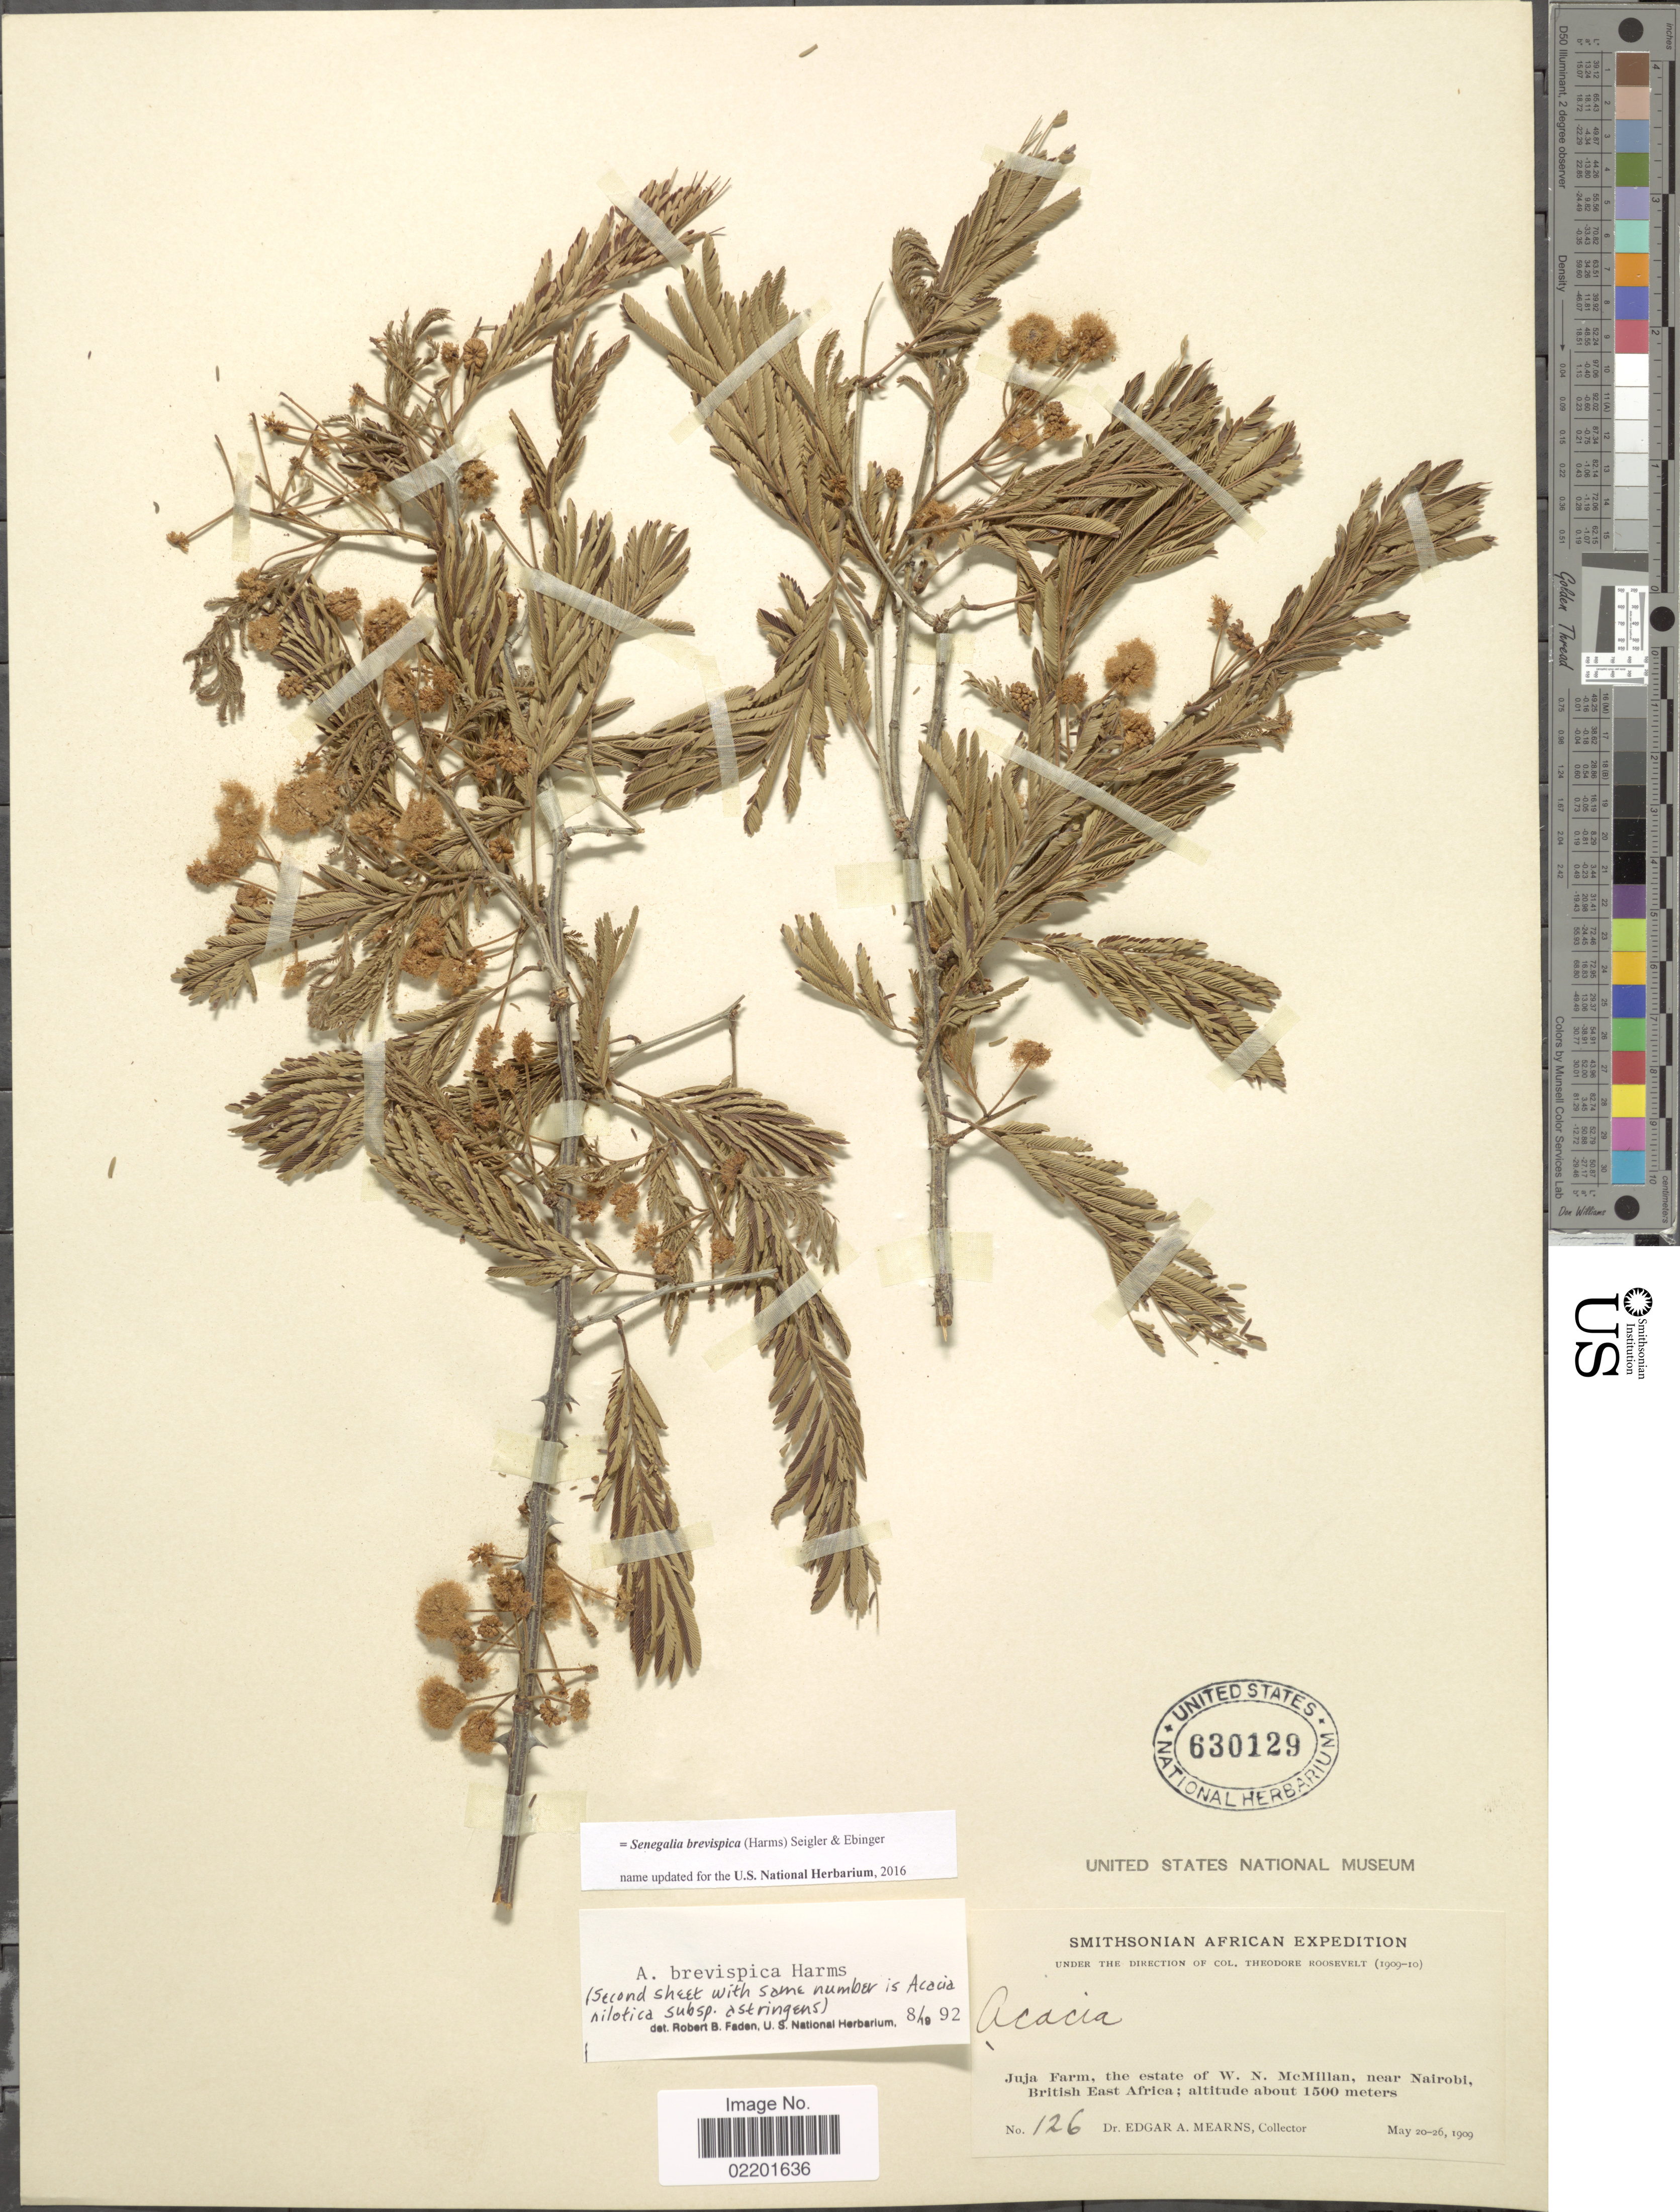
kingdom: Plantae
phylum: Tracheophyta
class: Magnoliopsida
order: Fabales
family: Fabaceae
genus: Senegalia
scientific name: Senegalia brevispica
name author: (Harms) Seigler & Ebinger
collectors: E. A. Mearns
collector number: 126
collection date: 1909-05-20/1909-05-26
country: Kenya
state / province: Nairobi Area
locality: Juja Farn, the estate of W. N. McMillan, near Nairobi, British East Africa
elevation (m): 1500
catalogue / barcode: US 630129